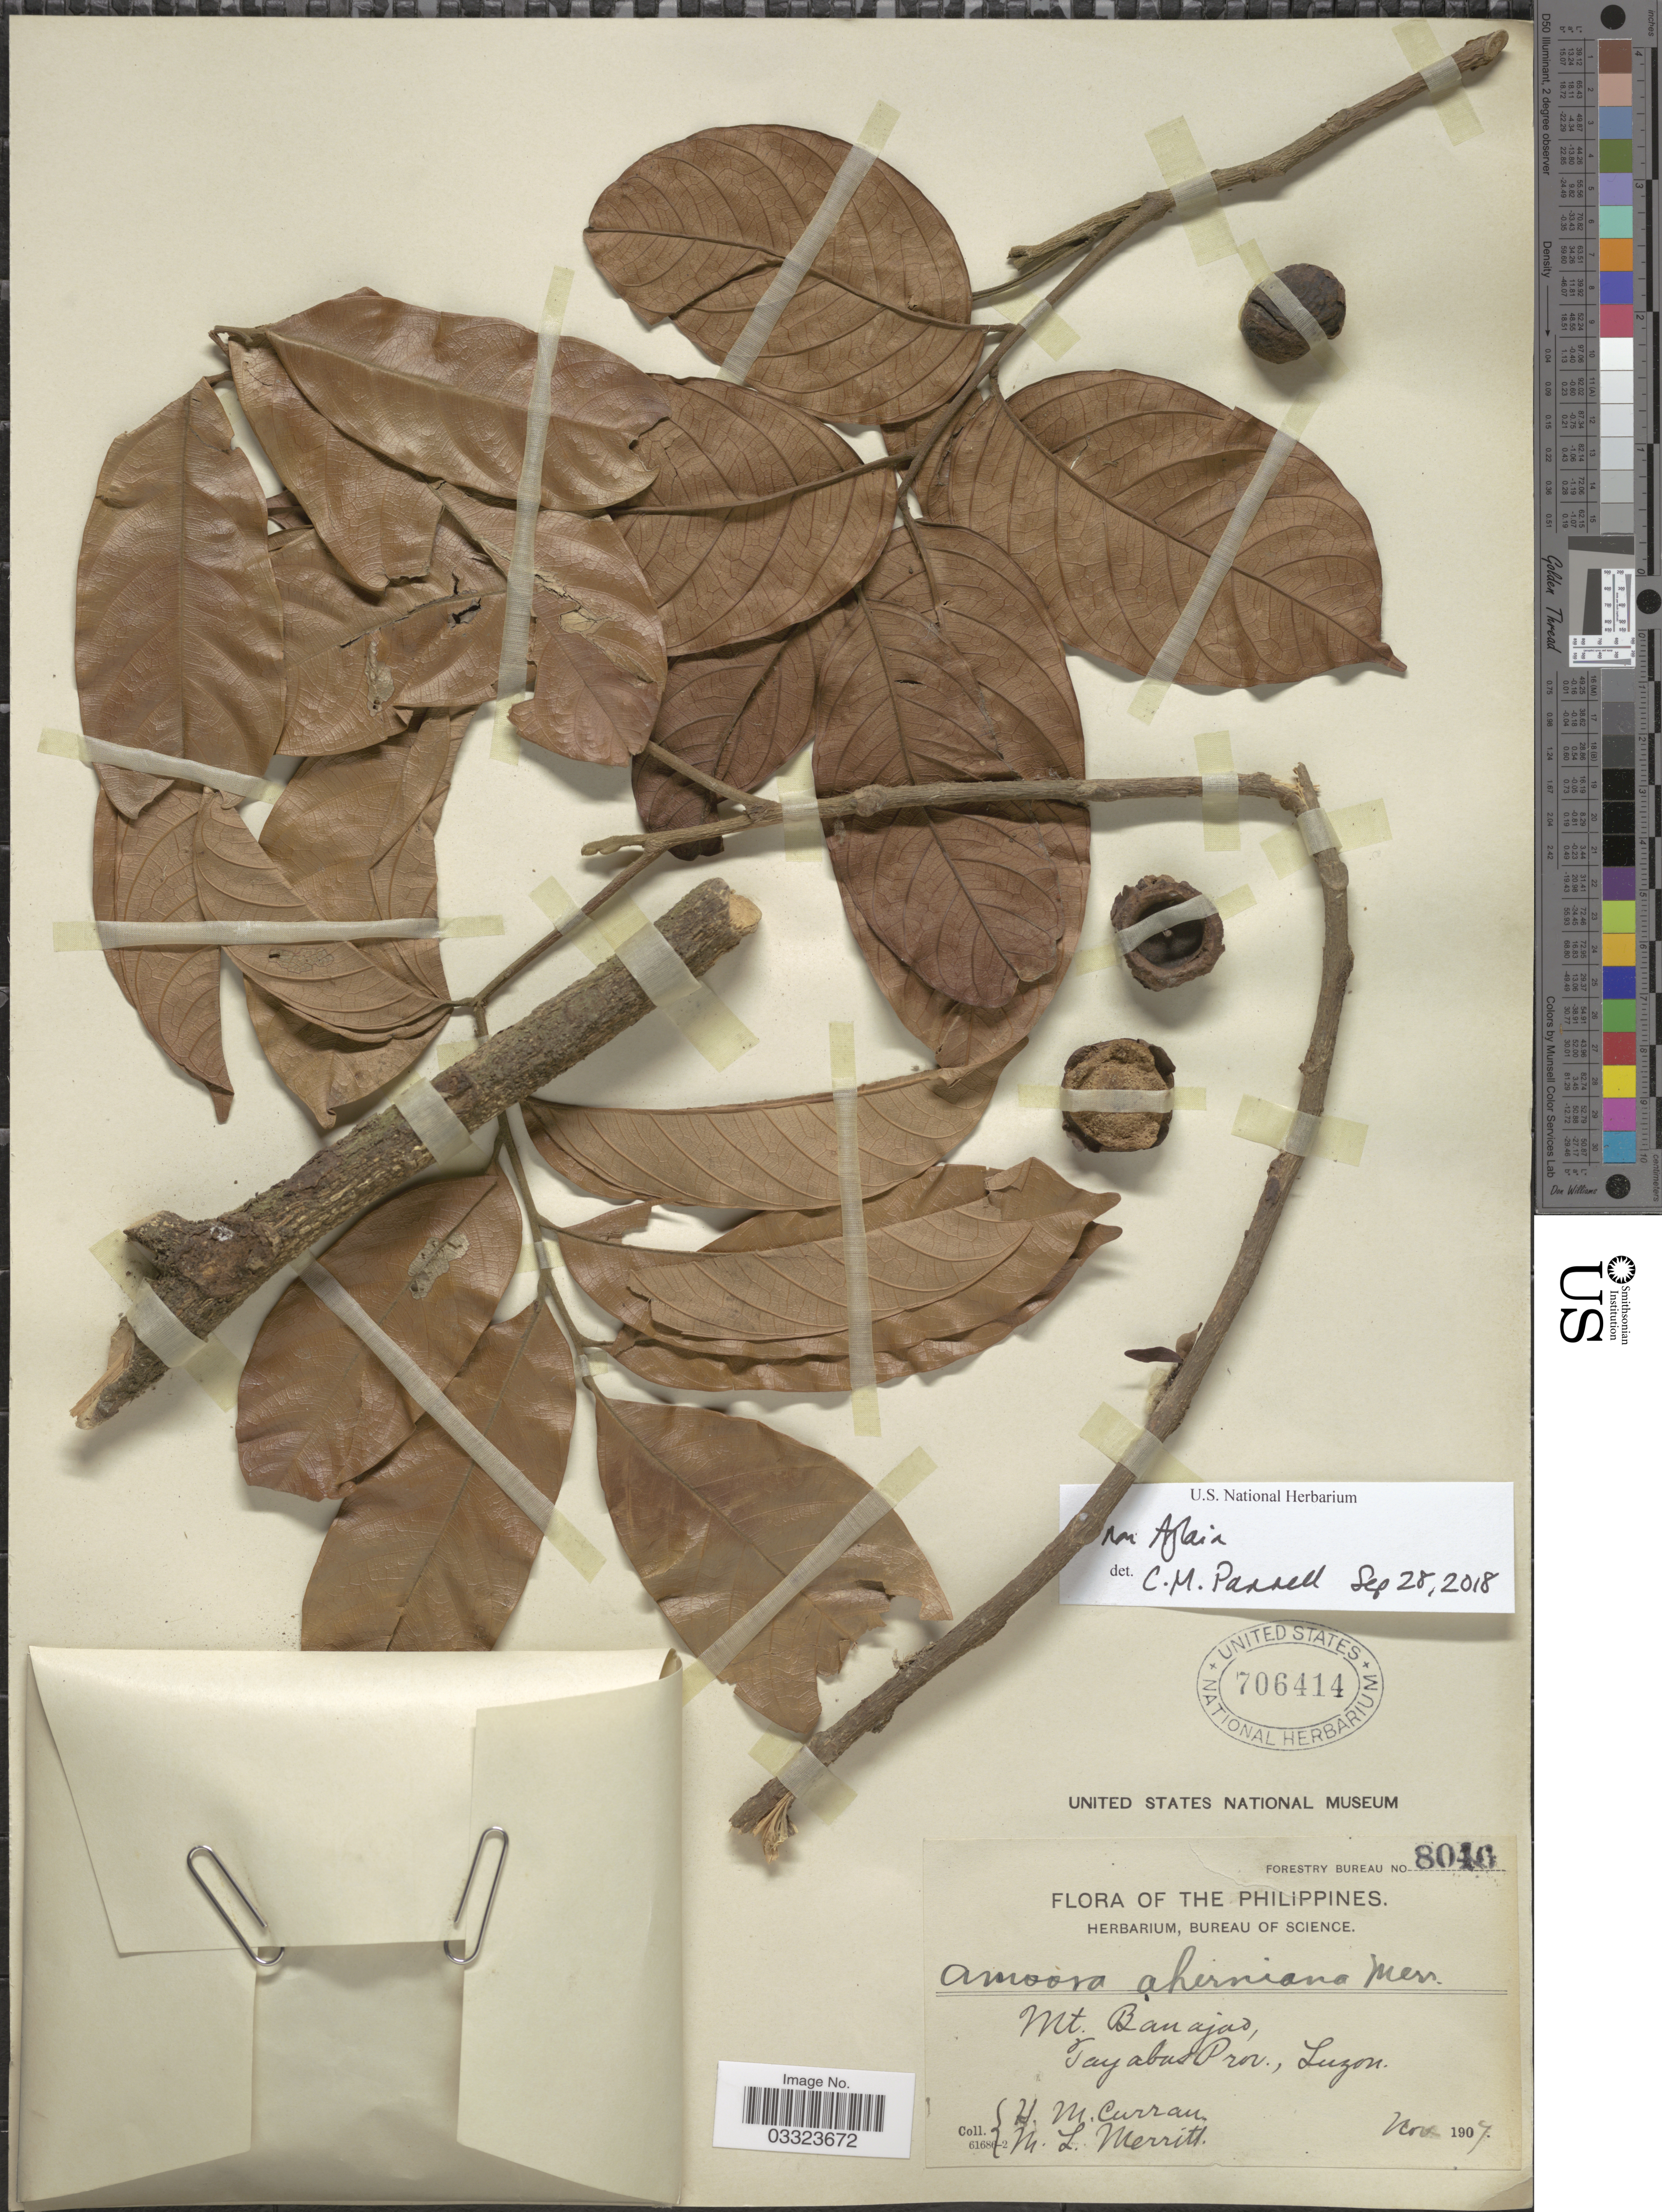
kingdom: Plantae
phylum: Tracheophyta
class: Magnoliopsida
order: Sapindales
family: Meliaceae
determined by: Pannell, C. M.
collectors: H. M. Curran & M. L. Merritt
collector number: Forestry Bureau 8040*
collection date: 1907-11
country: Philippines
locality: Mt. Banajao, Tayabas Prov., Luzon.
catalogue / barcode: US 706414